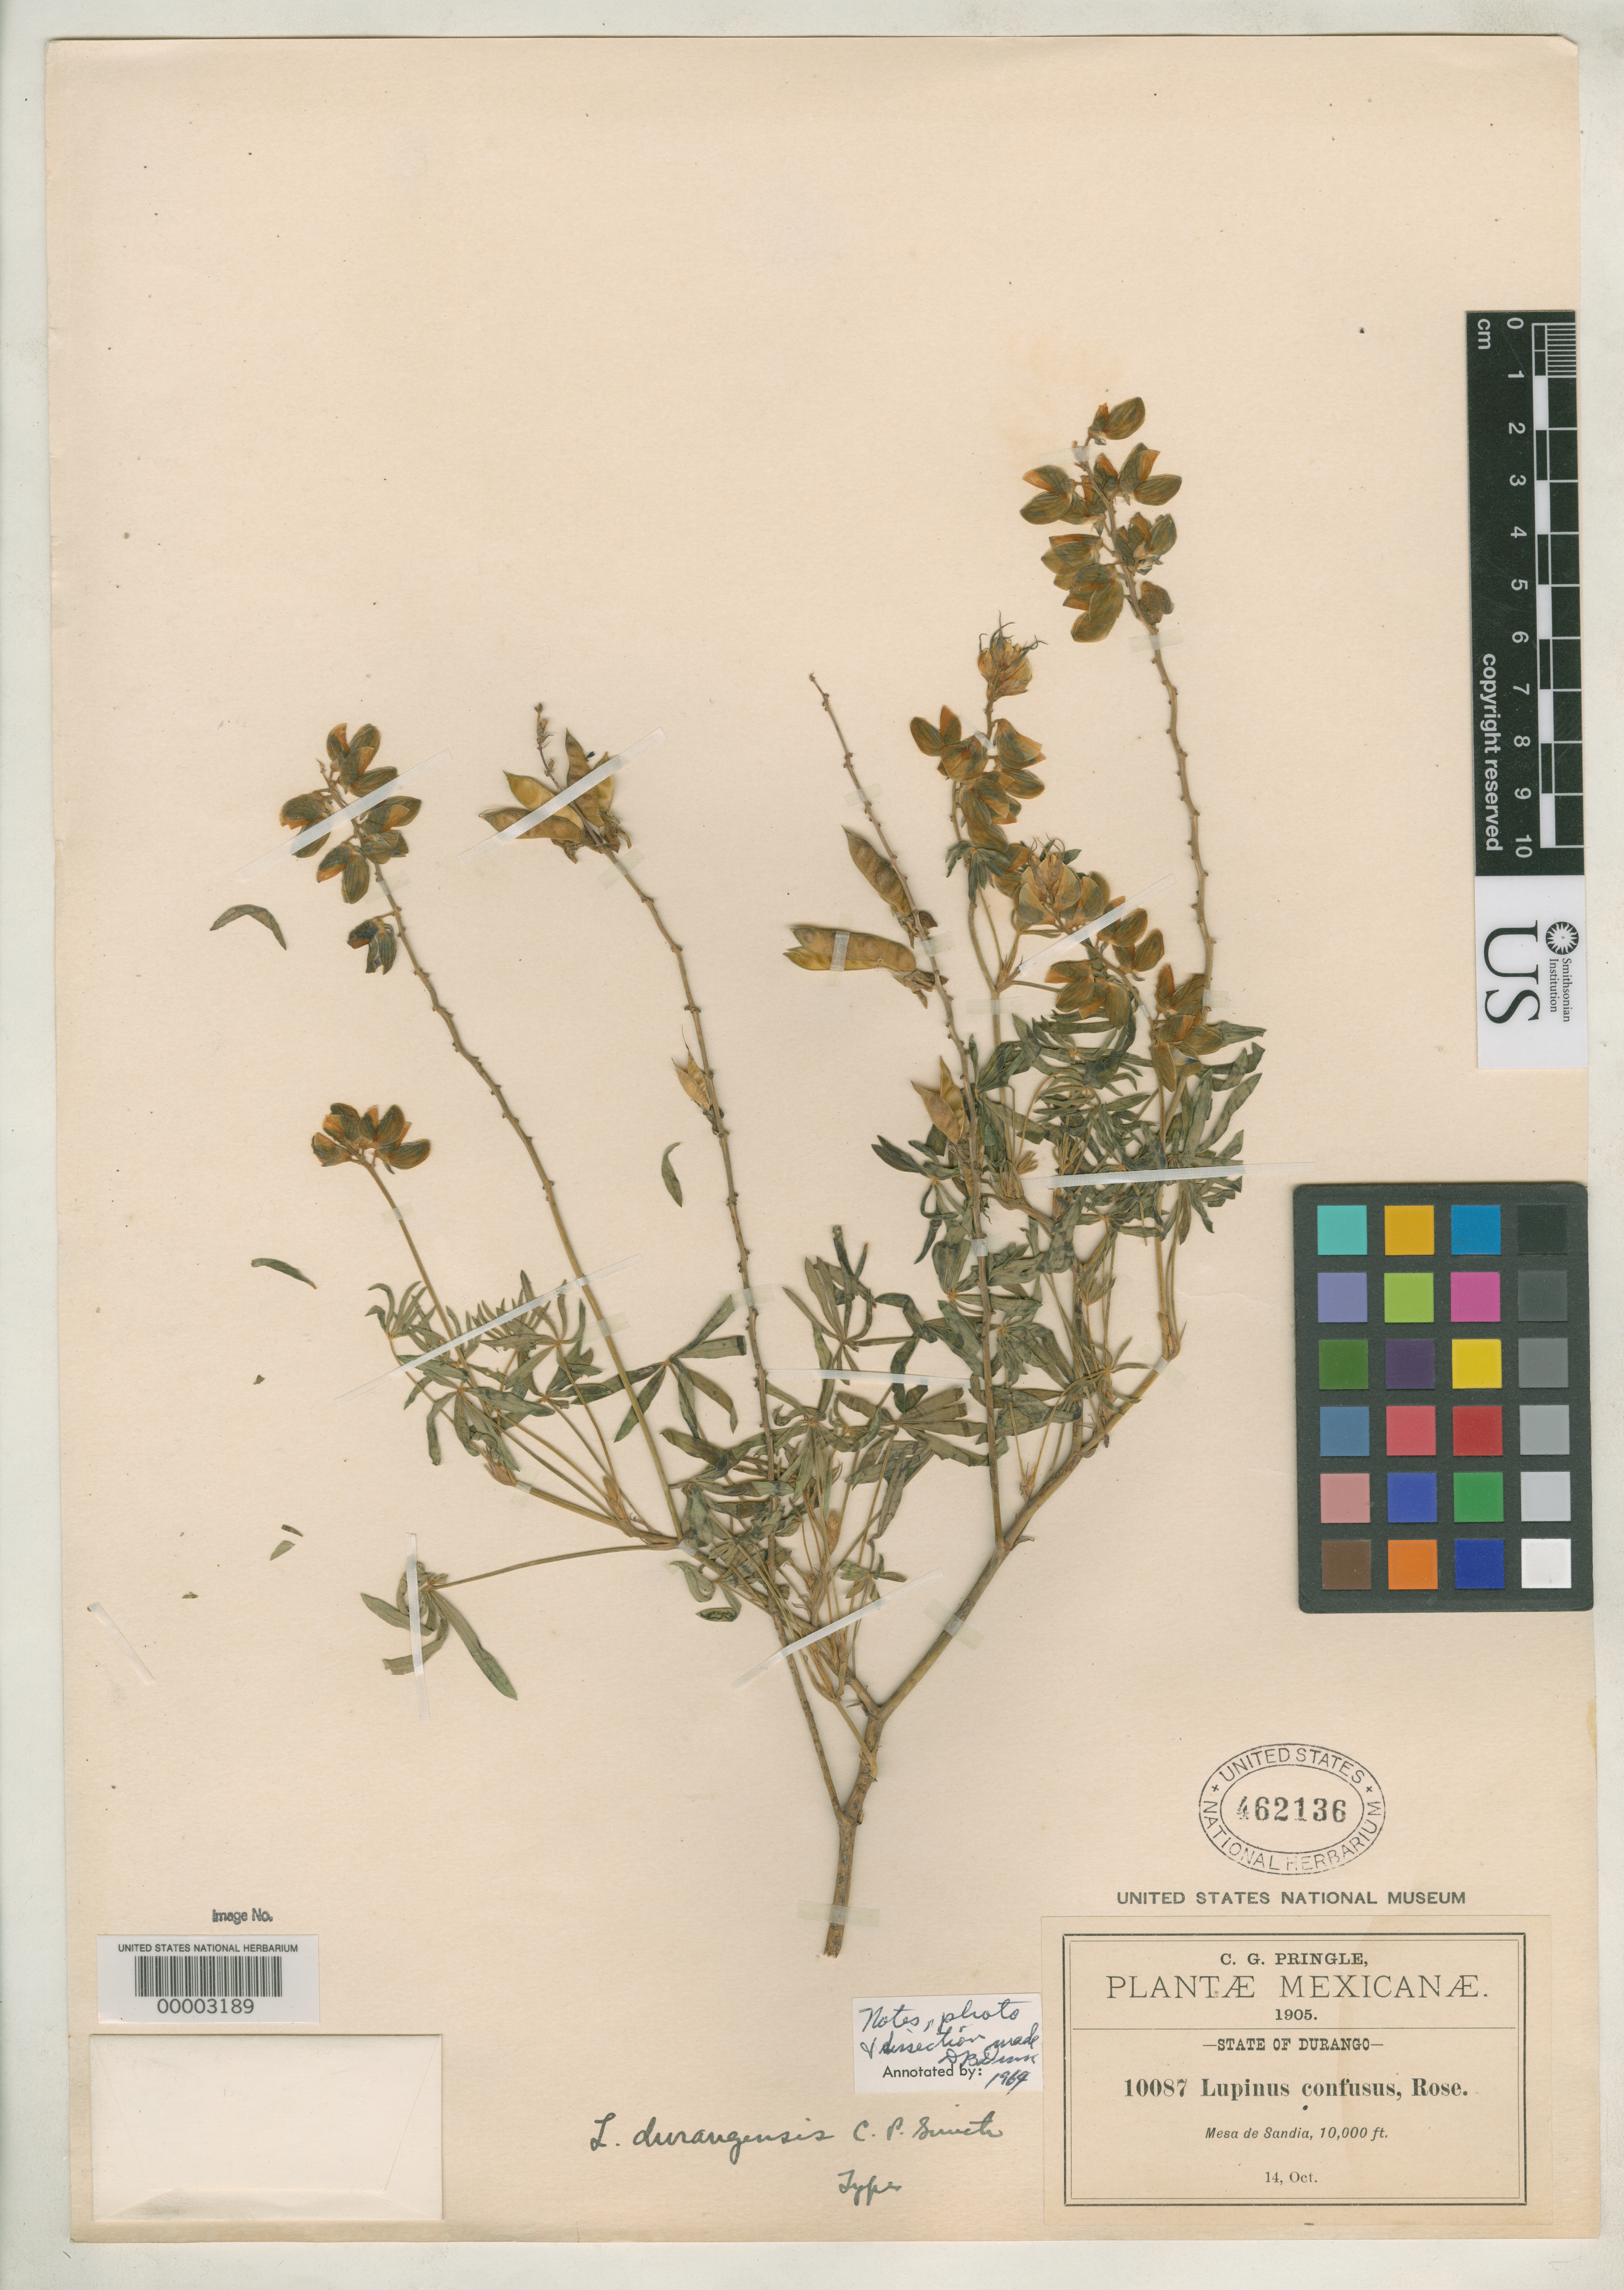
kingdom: Plantae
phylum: Tracheophyta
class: Magnoliopsida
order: Fabales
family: Fabaceae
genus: Lupinus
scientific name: Lupinus durangensis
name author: C.P. Sm.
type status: Holotype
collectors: C. G. Pringle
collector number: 10087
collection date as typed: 14 Oct 1905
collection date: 1905-10-14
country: Mexico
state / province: Durango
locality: Mesa de Sandia.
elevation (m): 3048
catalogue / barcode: US 462136